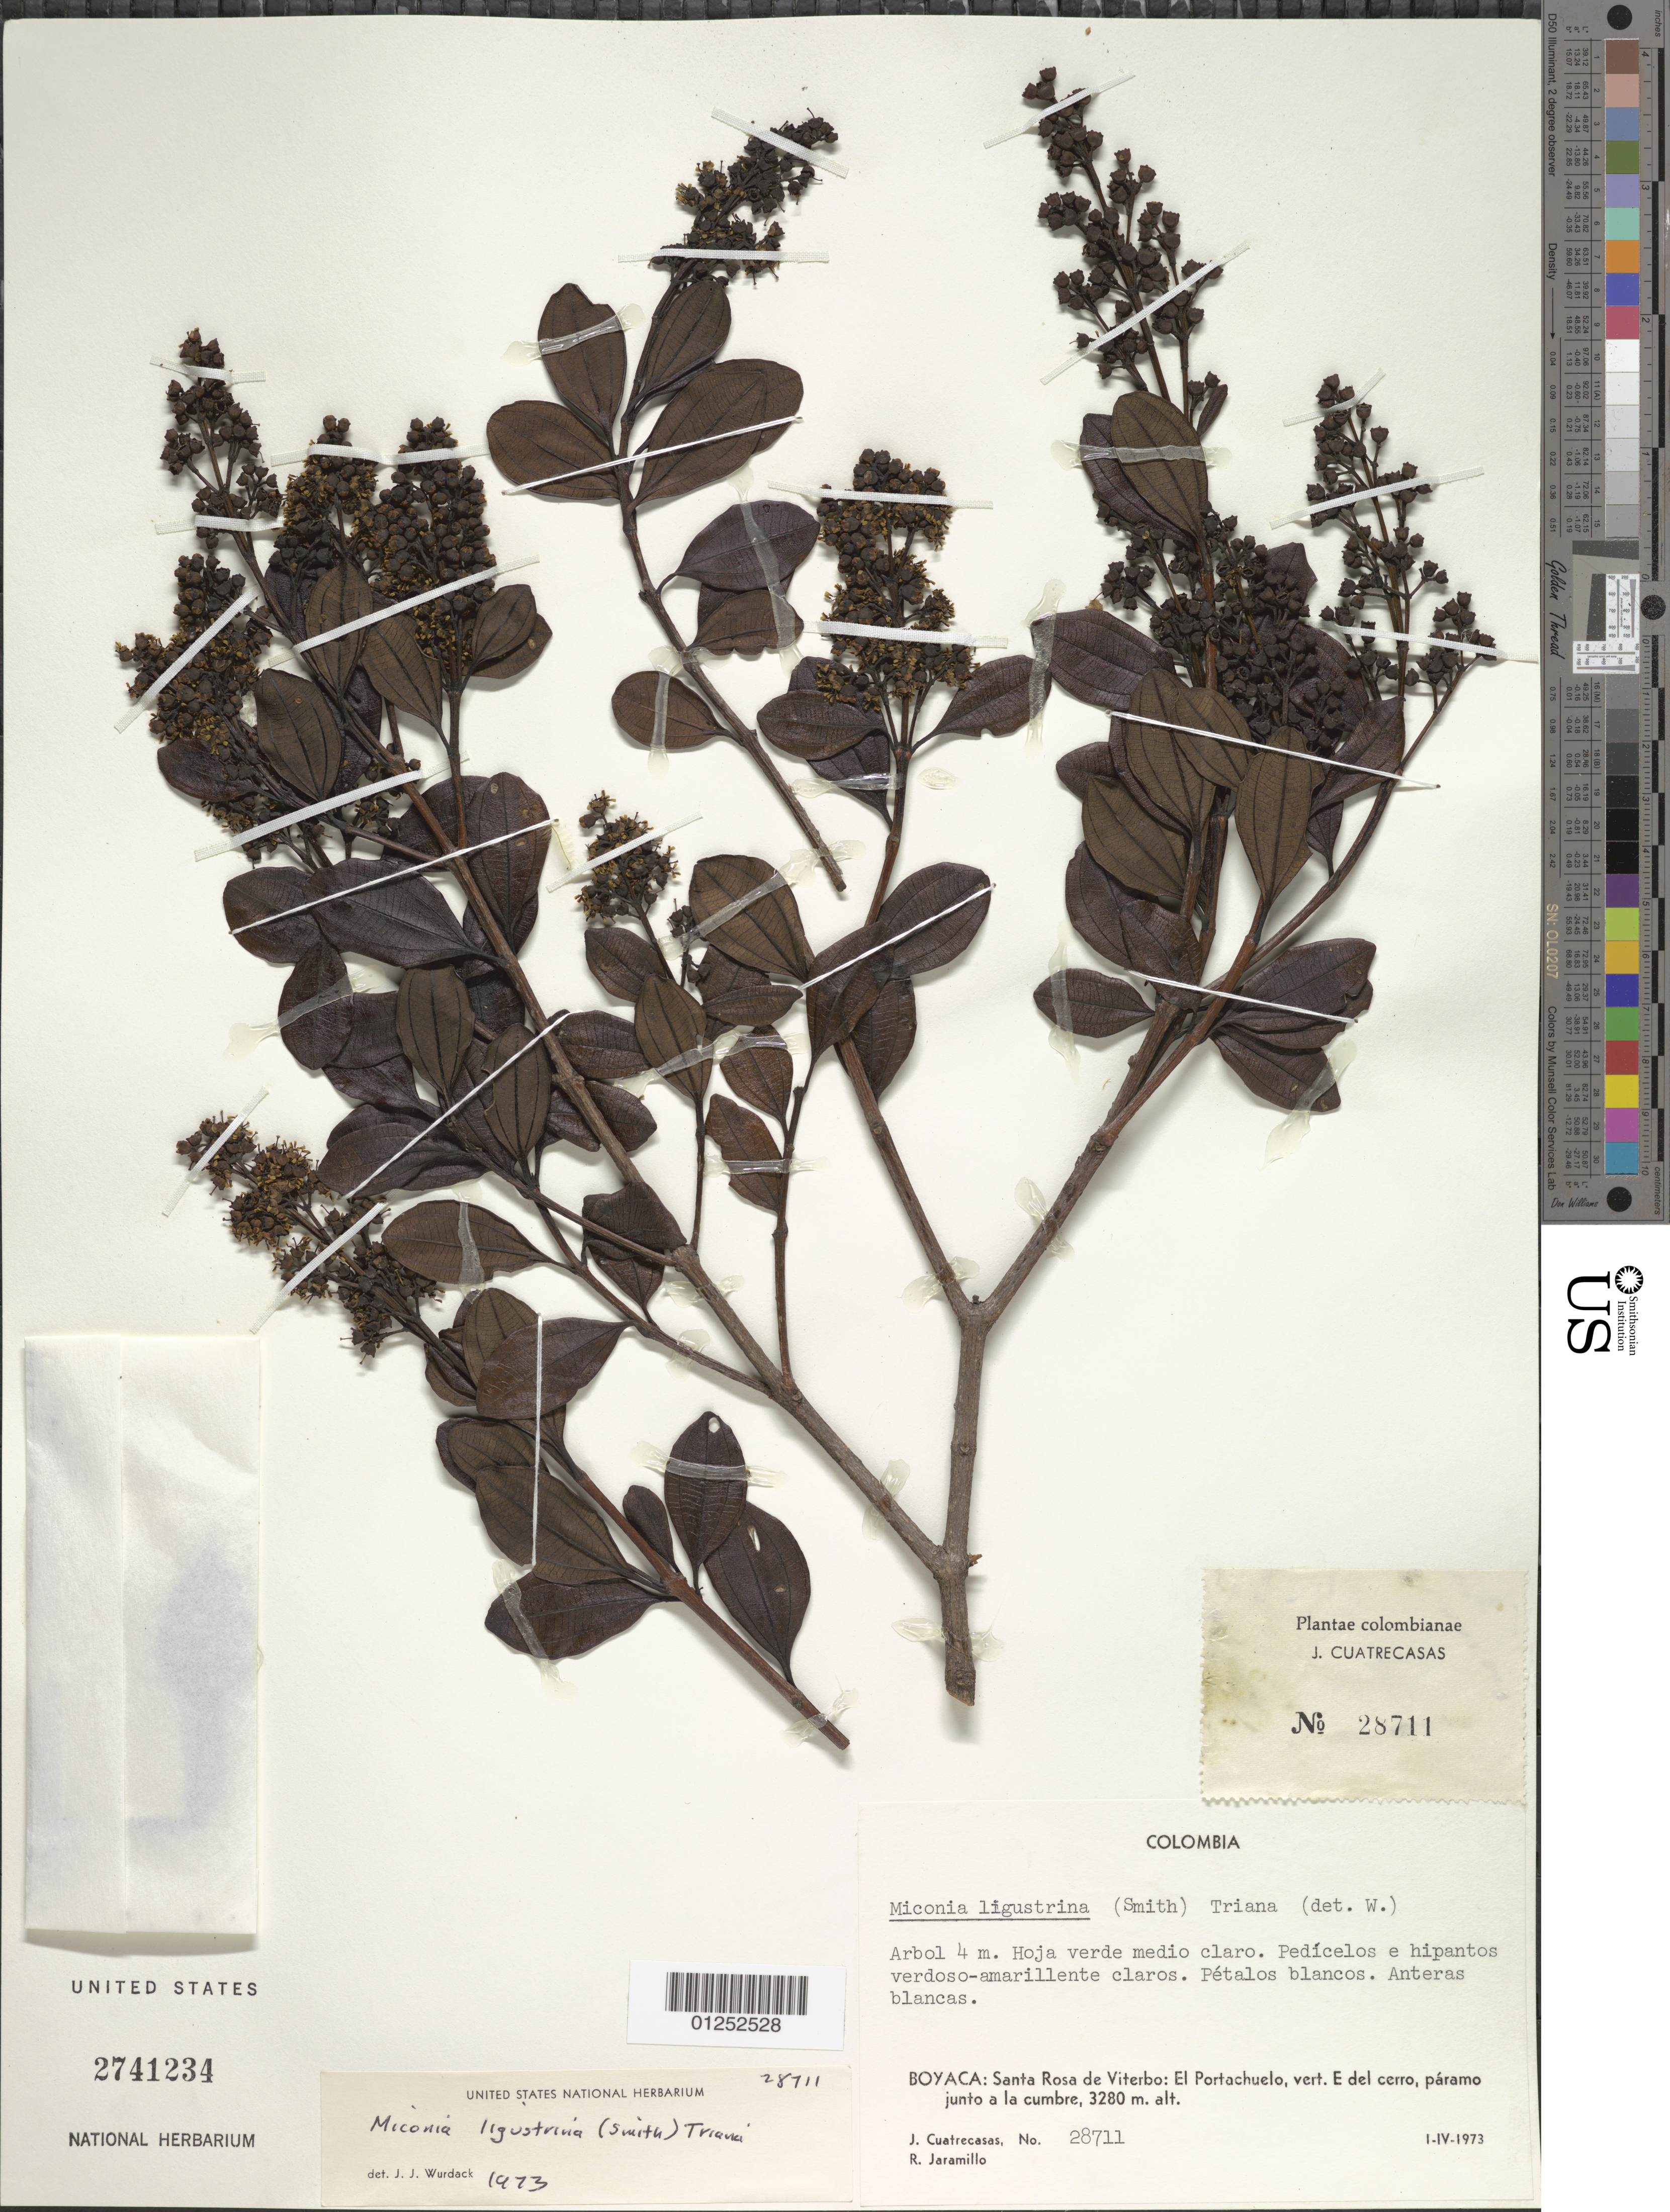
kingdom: Plantae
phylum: Tracheophyta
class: Magnoliopsida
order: Myrtales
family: Melastomataceae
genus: Miconia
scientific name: Miconia ligustrina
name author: (Sw.) Triana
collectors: J. Cuatrecasas & R. Jaramillo M.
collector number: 28711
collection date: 1973-04-01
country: Colombia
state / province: Boyacá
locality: Santa Rosa de Viterbo: El Portachuelo, vert. E del cerro, paramo junto a la cumbre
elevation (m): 3280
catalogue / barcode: US 2741234